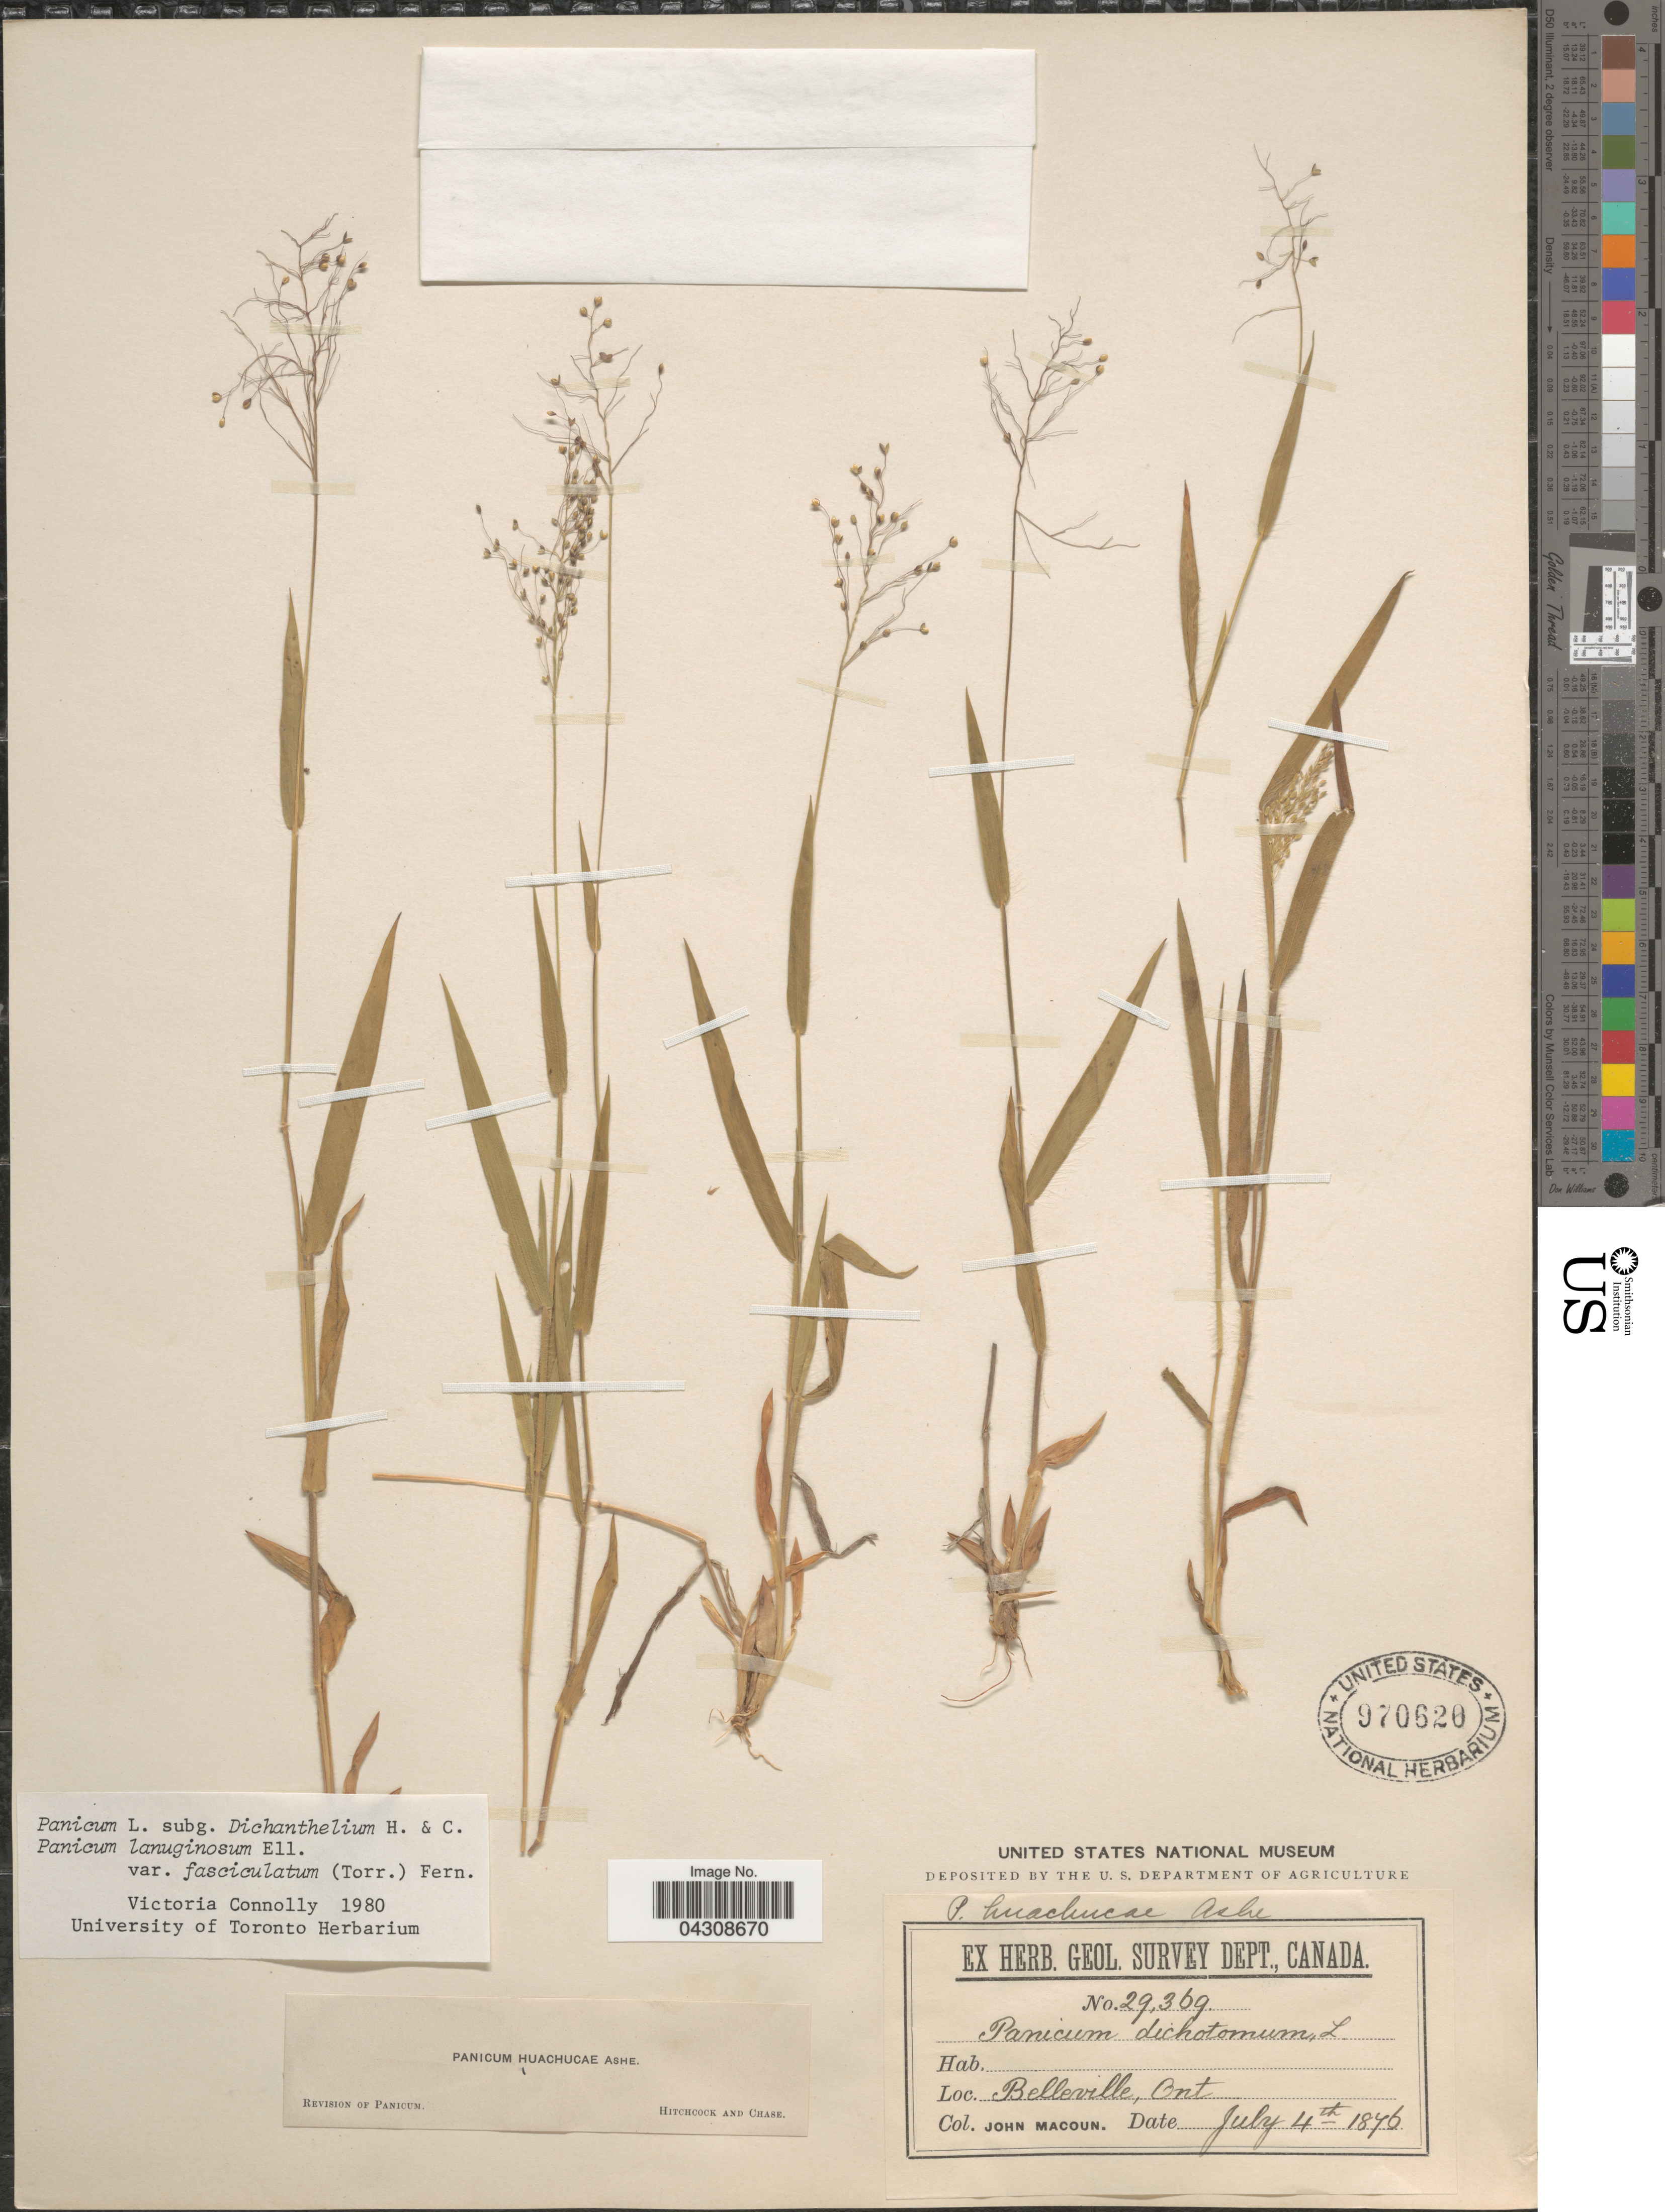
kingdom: Plantae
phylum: Tracheophyta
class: Liliopsida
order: Poales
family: Poaceae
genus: Dichanthelium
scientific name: Dichanthelium acuminatum var. acuminatum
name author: (Sw.) Gould & C.A. Clark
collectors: J. Macoun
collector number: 29369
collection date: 1876-07-04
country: Canada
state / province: Ontario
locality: Geol. Survey Dept., Canada. Belleville.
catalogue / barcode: US 970620